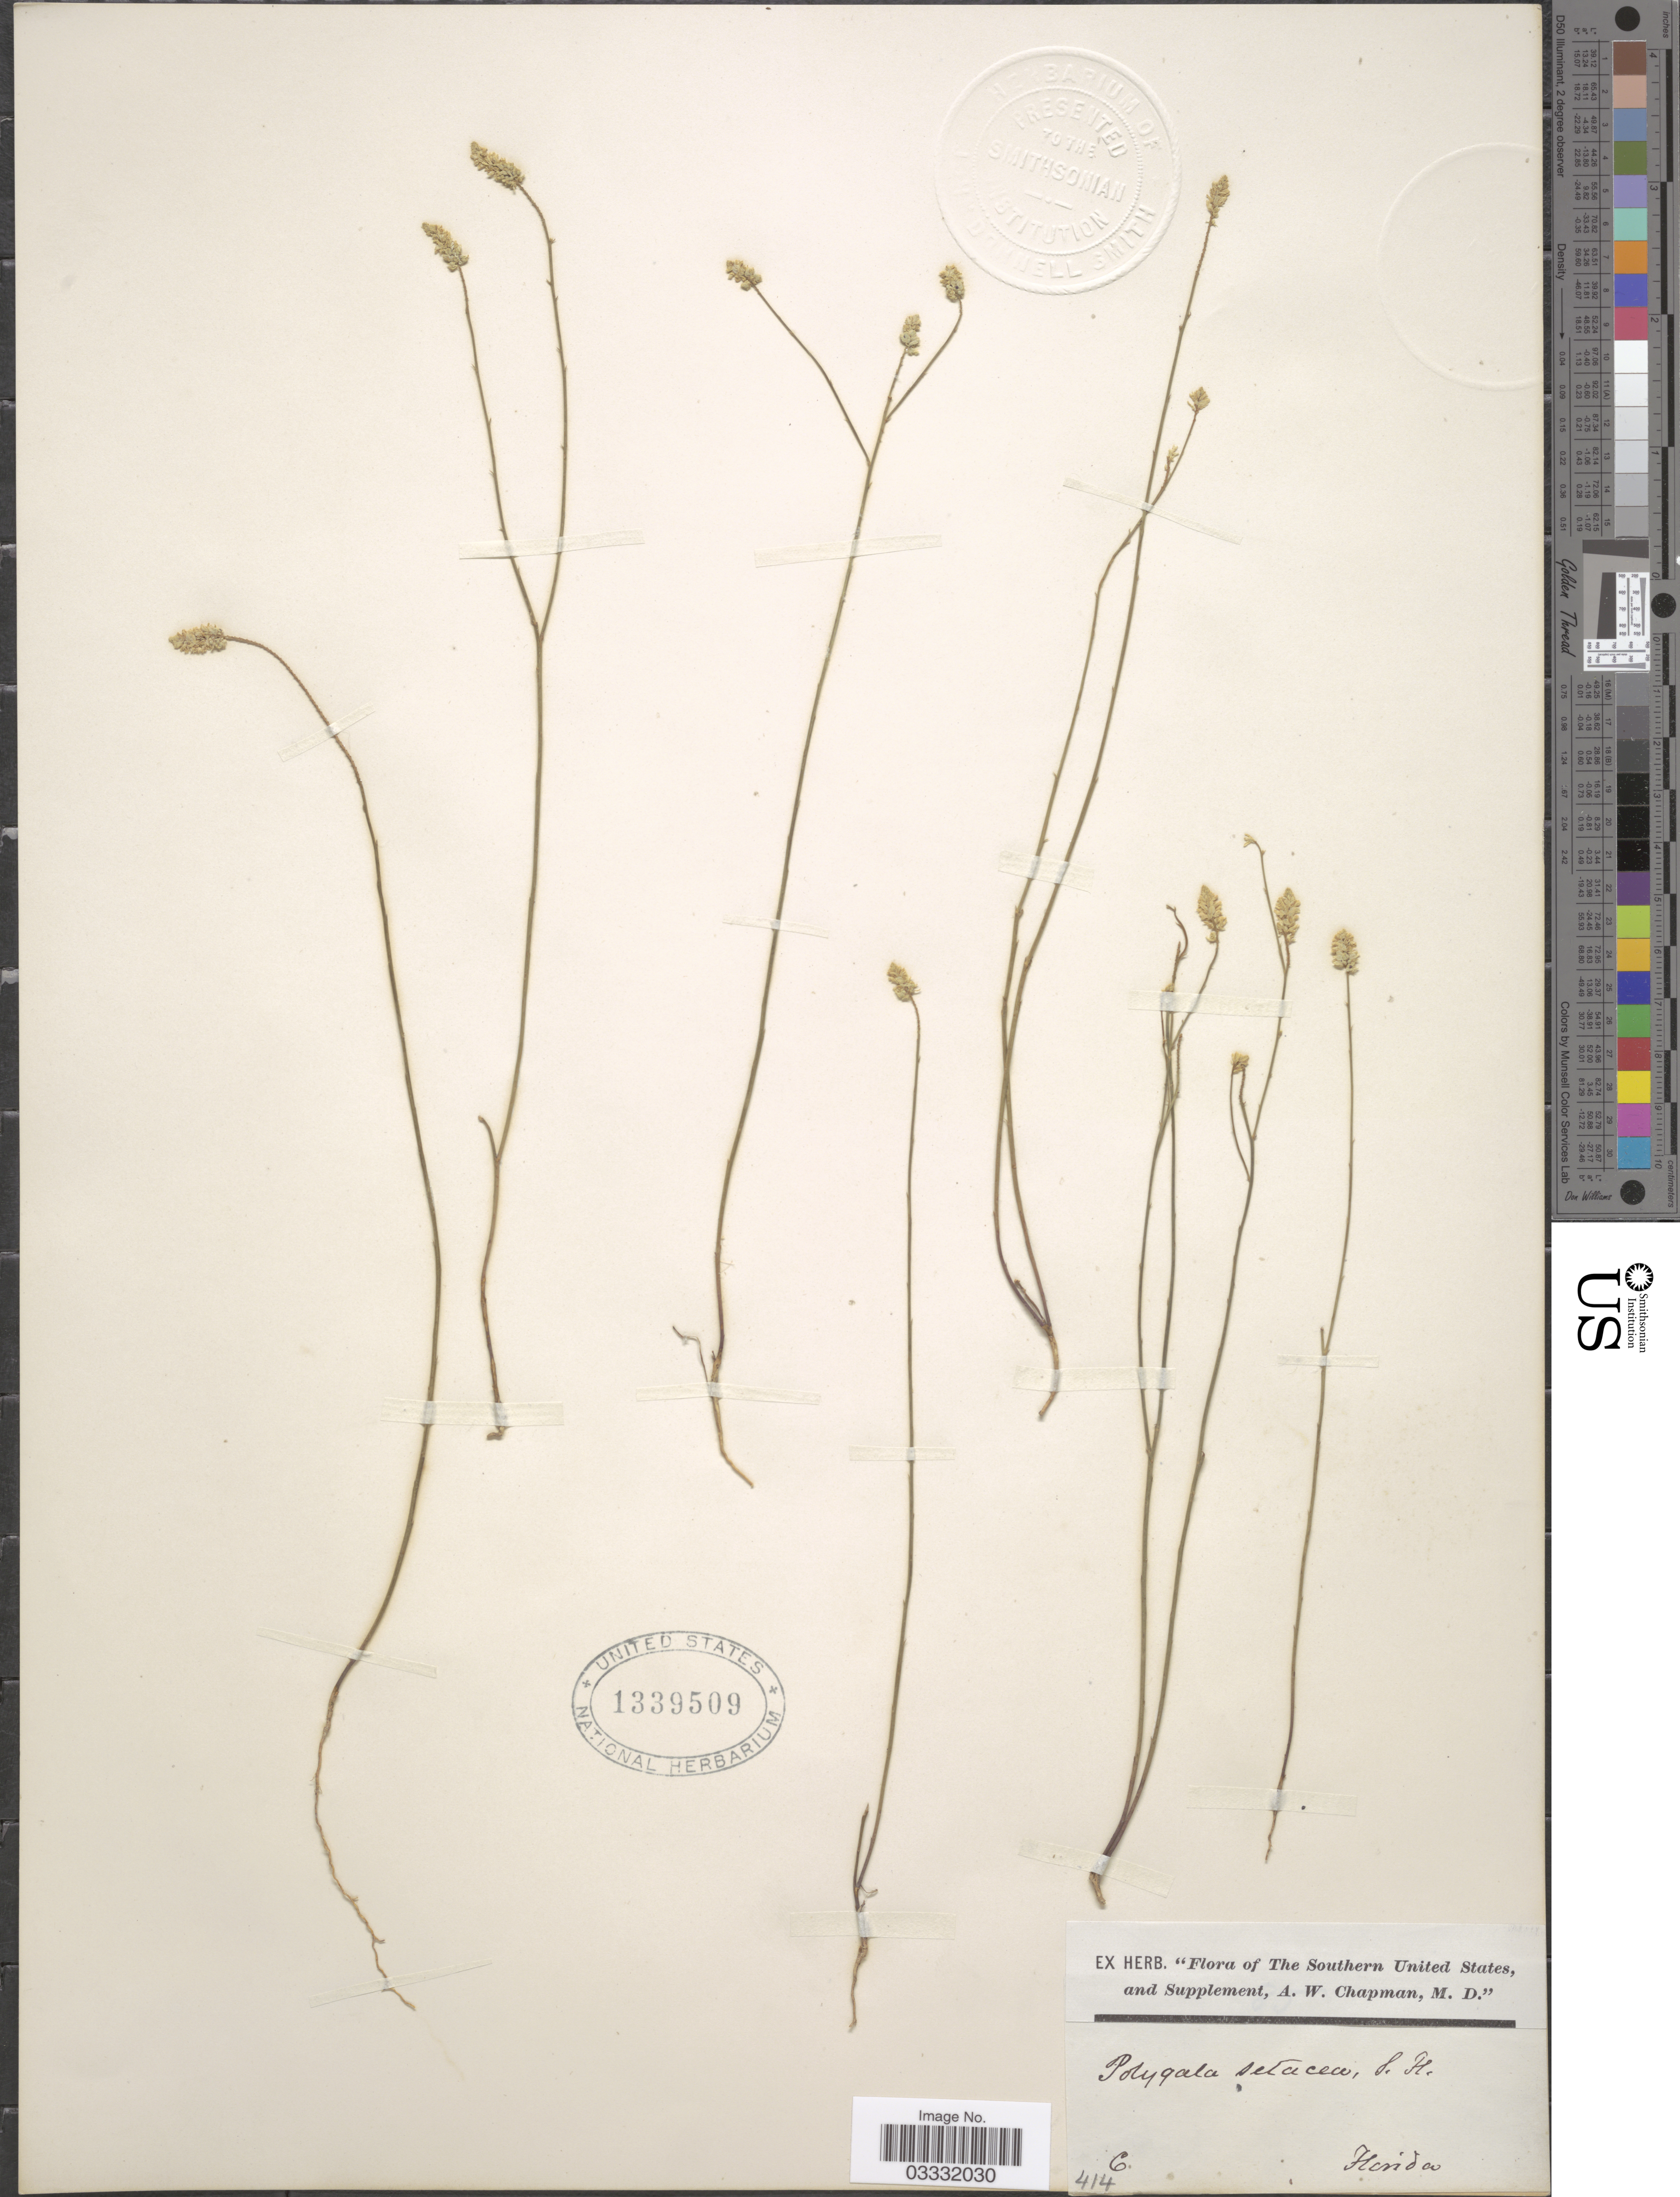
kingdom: Plantae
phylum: Tracheophyta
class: Magnoliopsida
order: Fabales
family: Polygalaceae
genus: Polygala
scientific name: Polygala setacea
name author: Michx.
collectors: ex herb. A.W. Chapman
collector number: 414 C?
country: United States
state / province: Florida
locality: The Southern United States.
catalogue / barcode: US 1339509